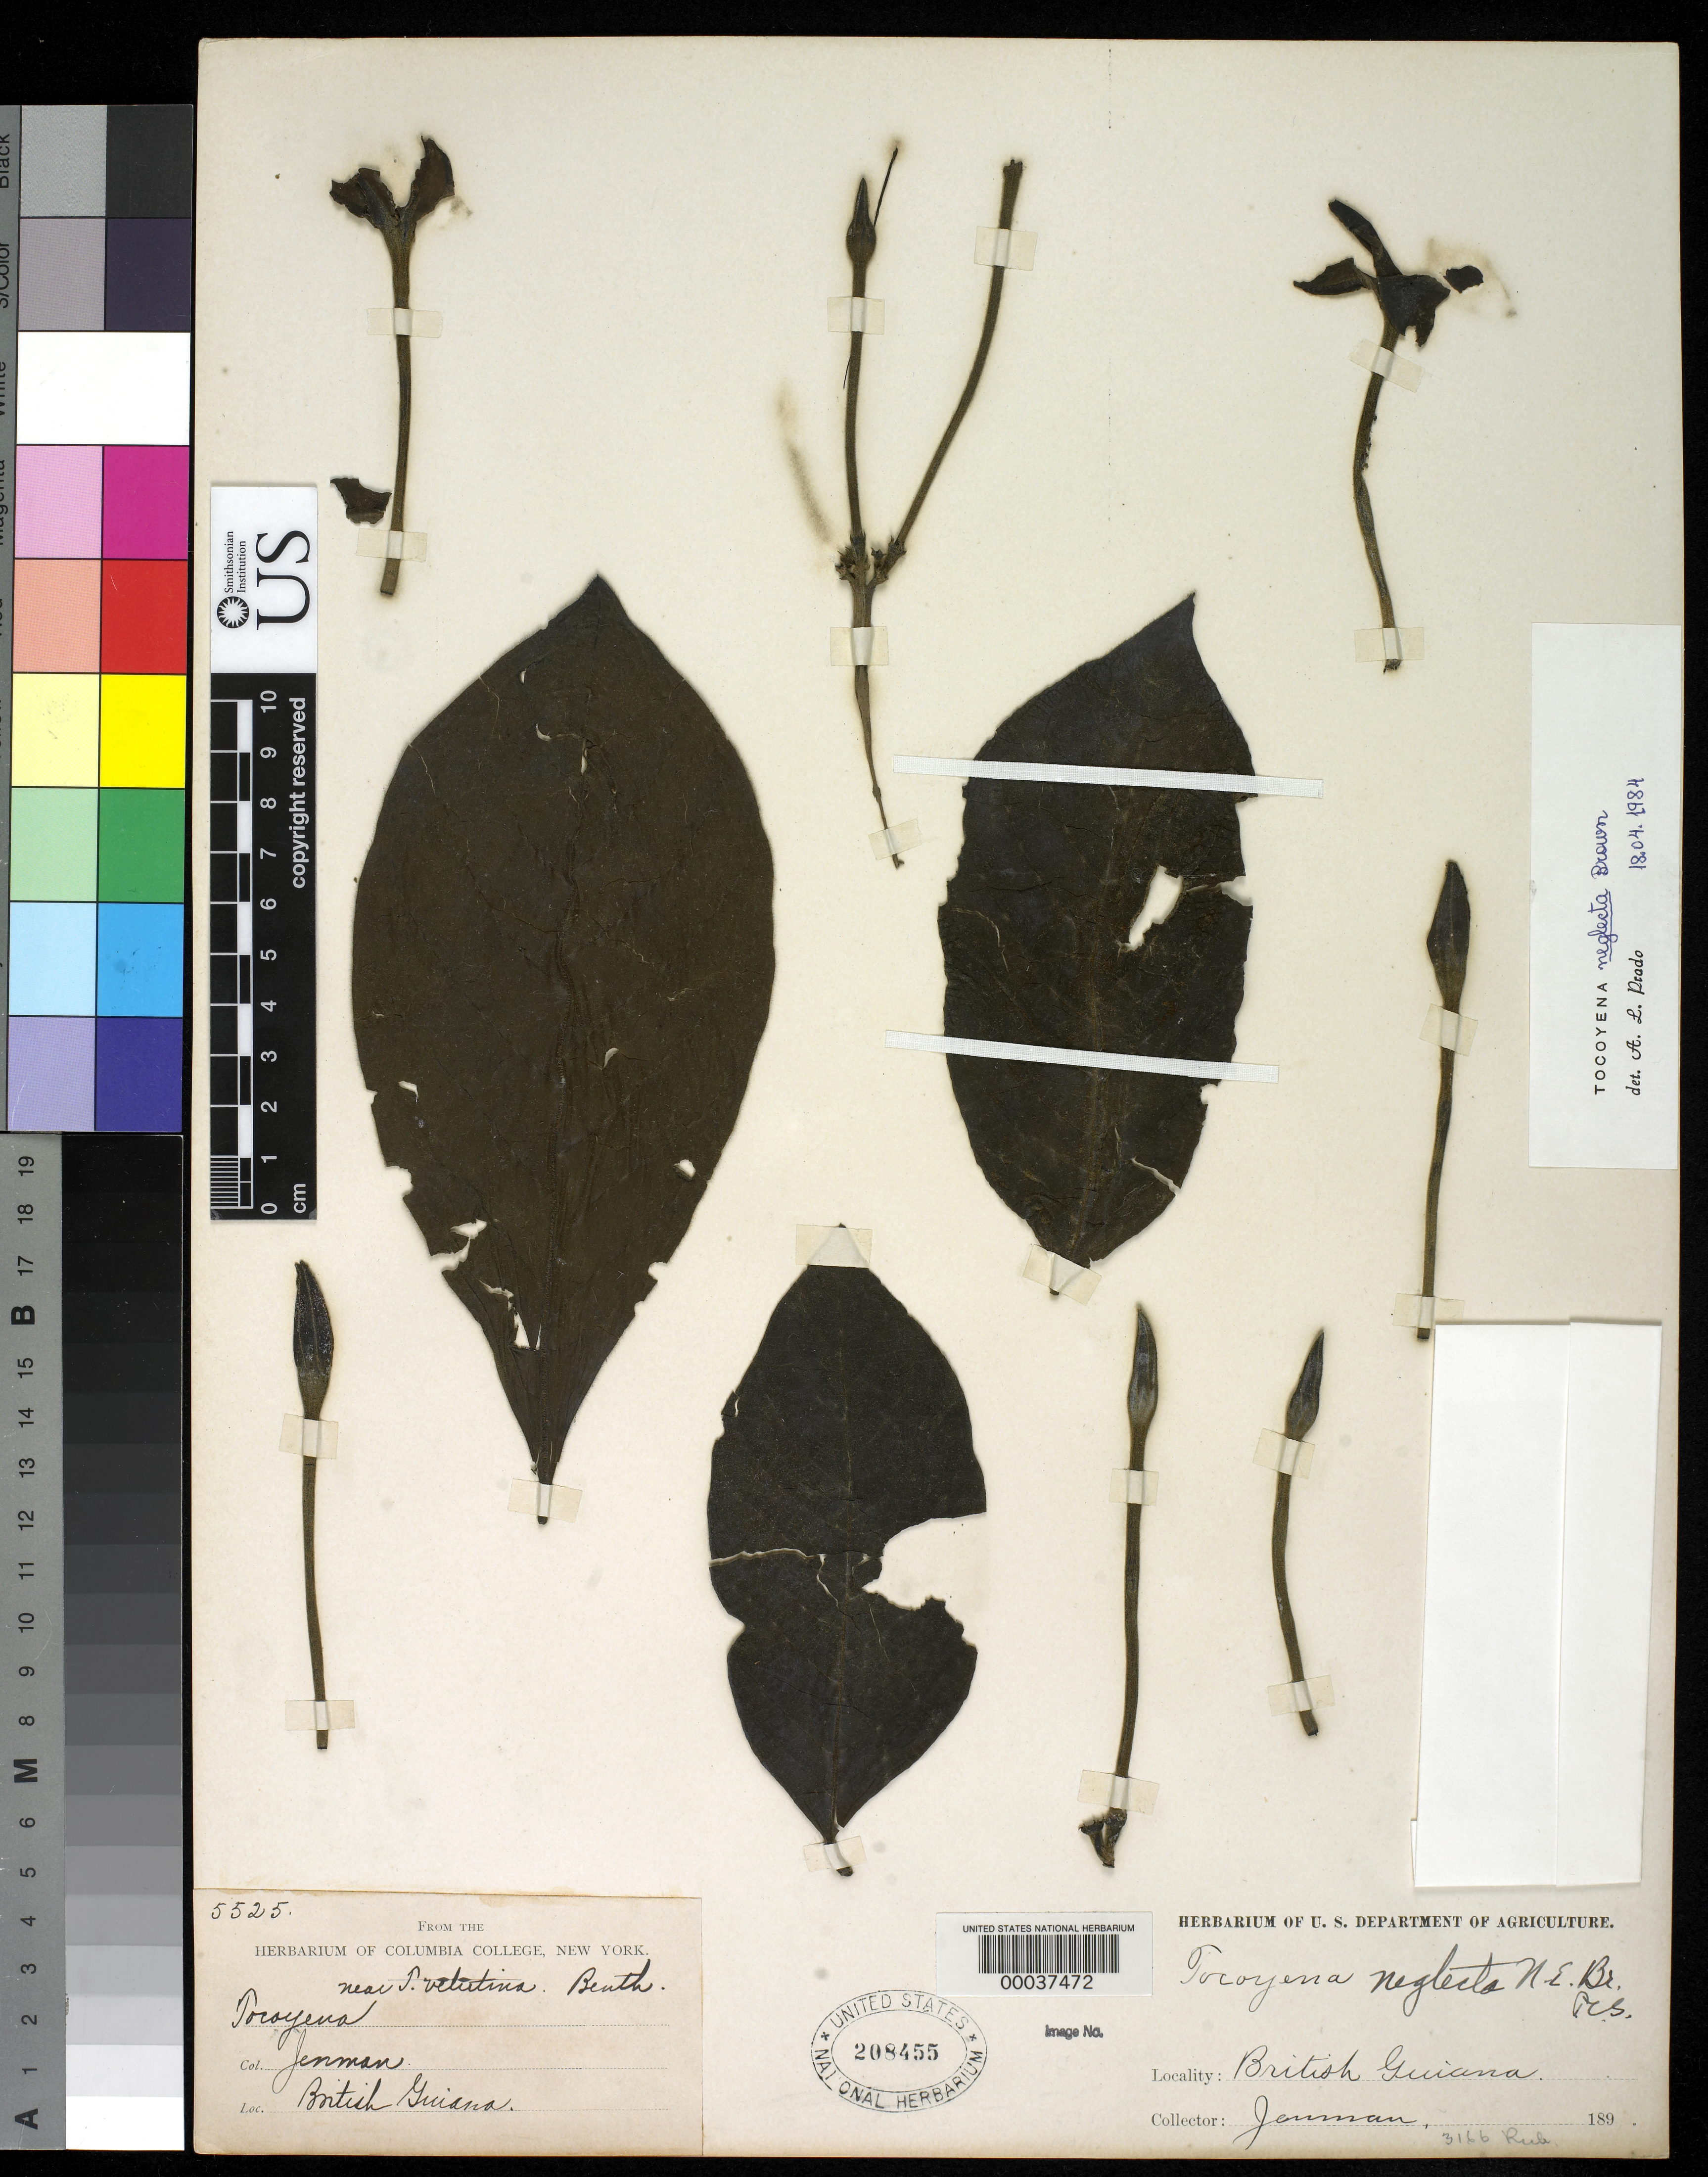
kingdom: Plantae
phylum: Tracheophyta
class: Magnoliopsida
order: Gentianales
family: Rubiaceae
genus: Tocoyena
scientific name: Tocoyena neglecta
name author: N.E. Br.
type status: Syntype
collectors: G. S. Jenman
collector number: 5525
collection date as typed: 189-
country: Guyana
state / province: Rupununi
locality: Maimatta on the Rupununi River. [Rupununi is a former administrative region.]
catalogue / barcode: US 208455